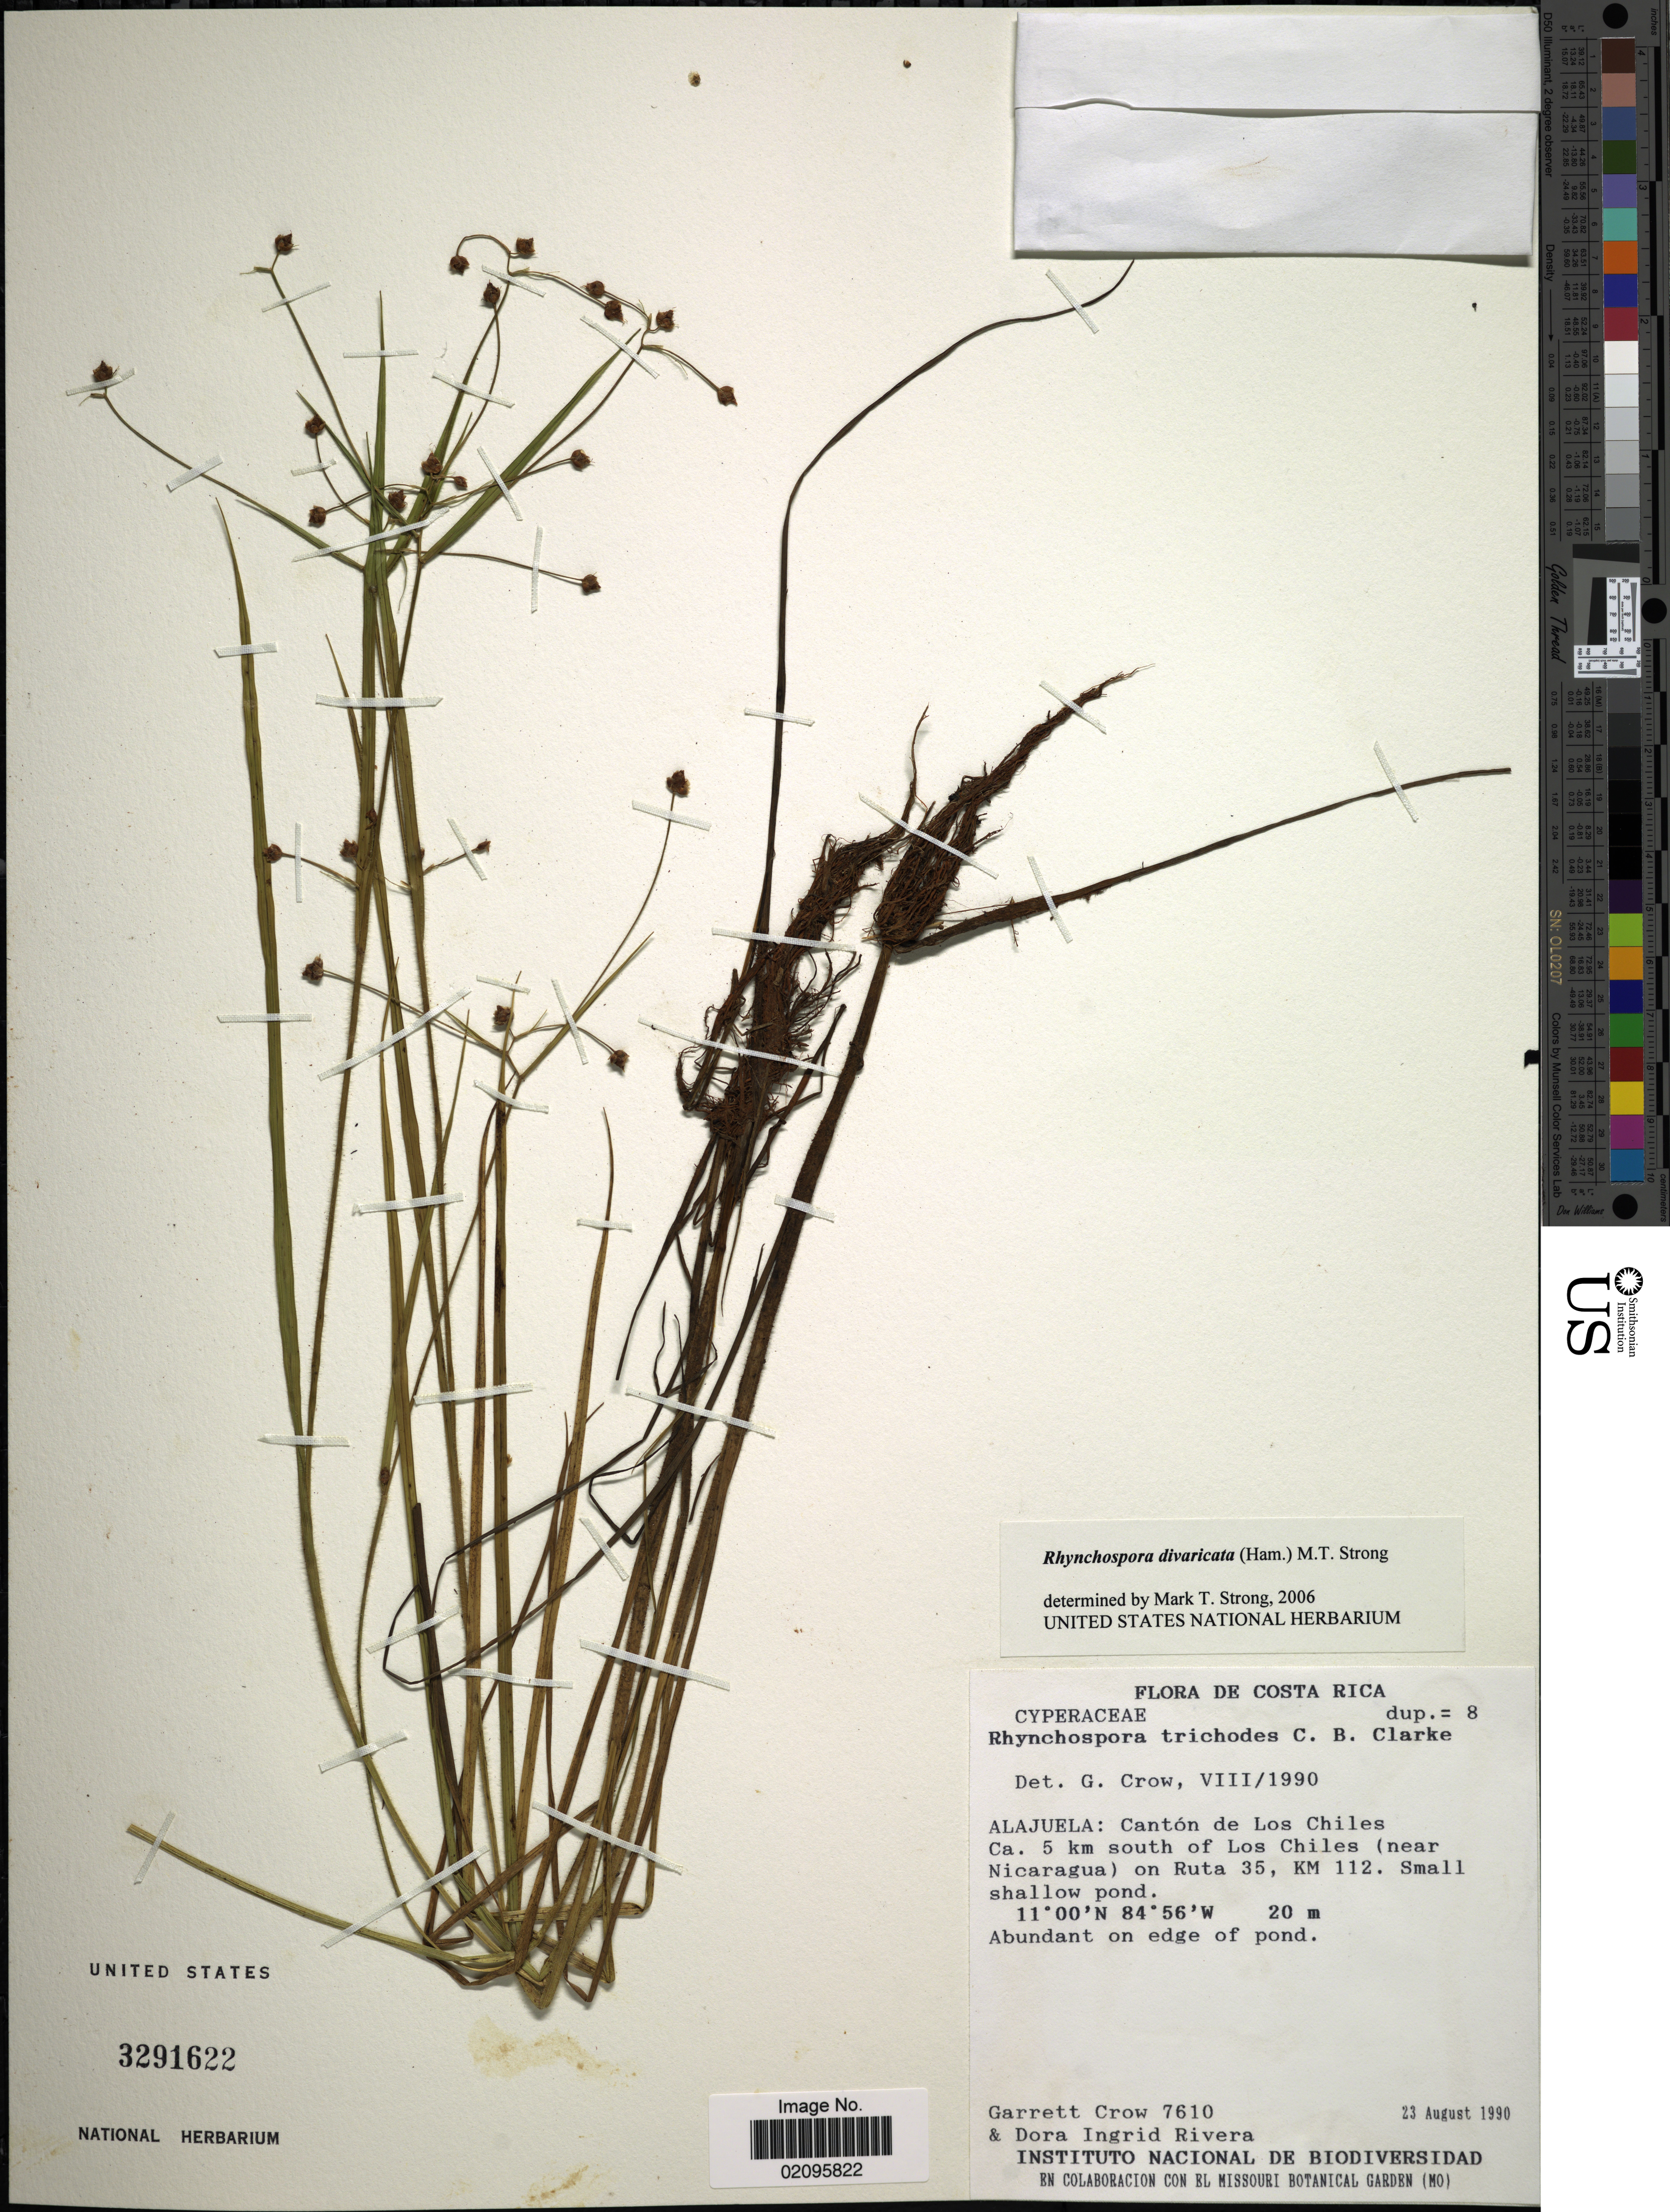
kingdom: Plantae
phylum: Tracheophyta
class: Liliopsida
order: Poales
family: Cyperaceae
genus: Rhynchospora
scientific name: Rhynchospora divaricata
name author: (Ham.) M.T. Strong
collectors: G. E. Crow & D. I. Rivera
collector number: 7610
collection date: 1990-08-23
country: Costa Rica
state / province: Alajuela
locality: Canton de Los Chiles, Ca. 5 km south of Los Chiles (near Nicaragua) on Ruta 35, KM 112, small shallow pond.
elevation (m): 20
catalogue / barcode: US 3291622